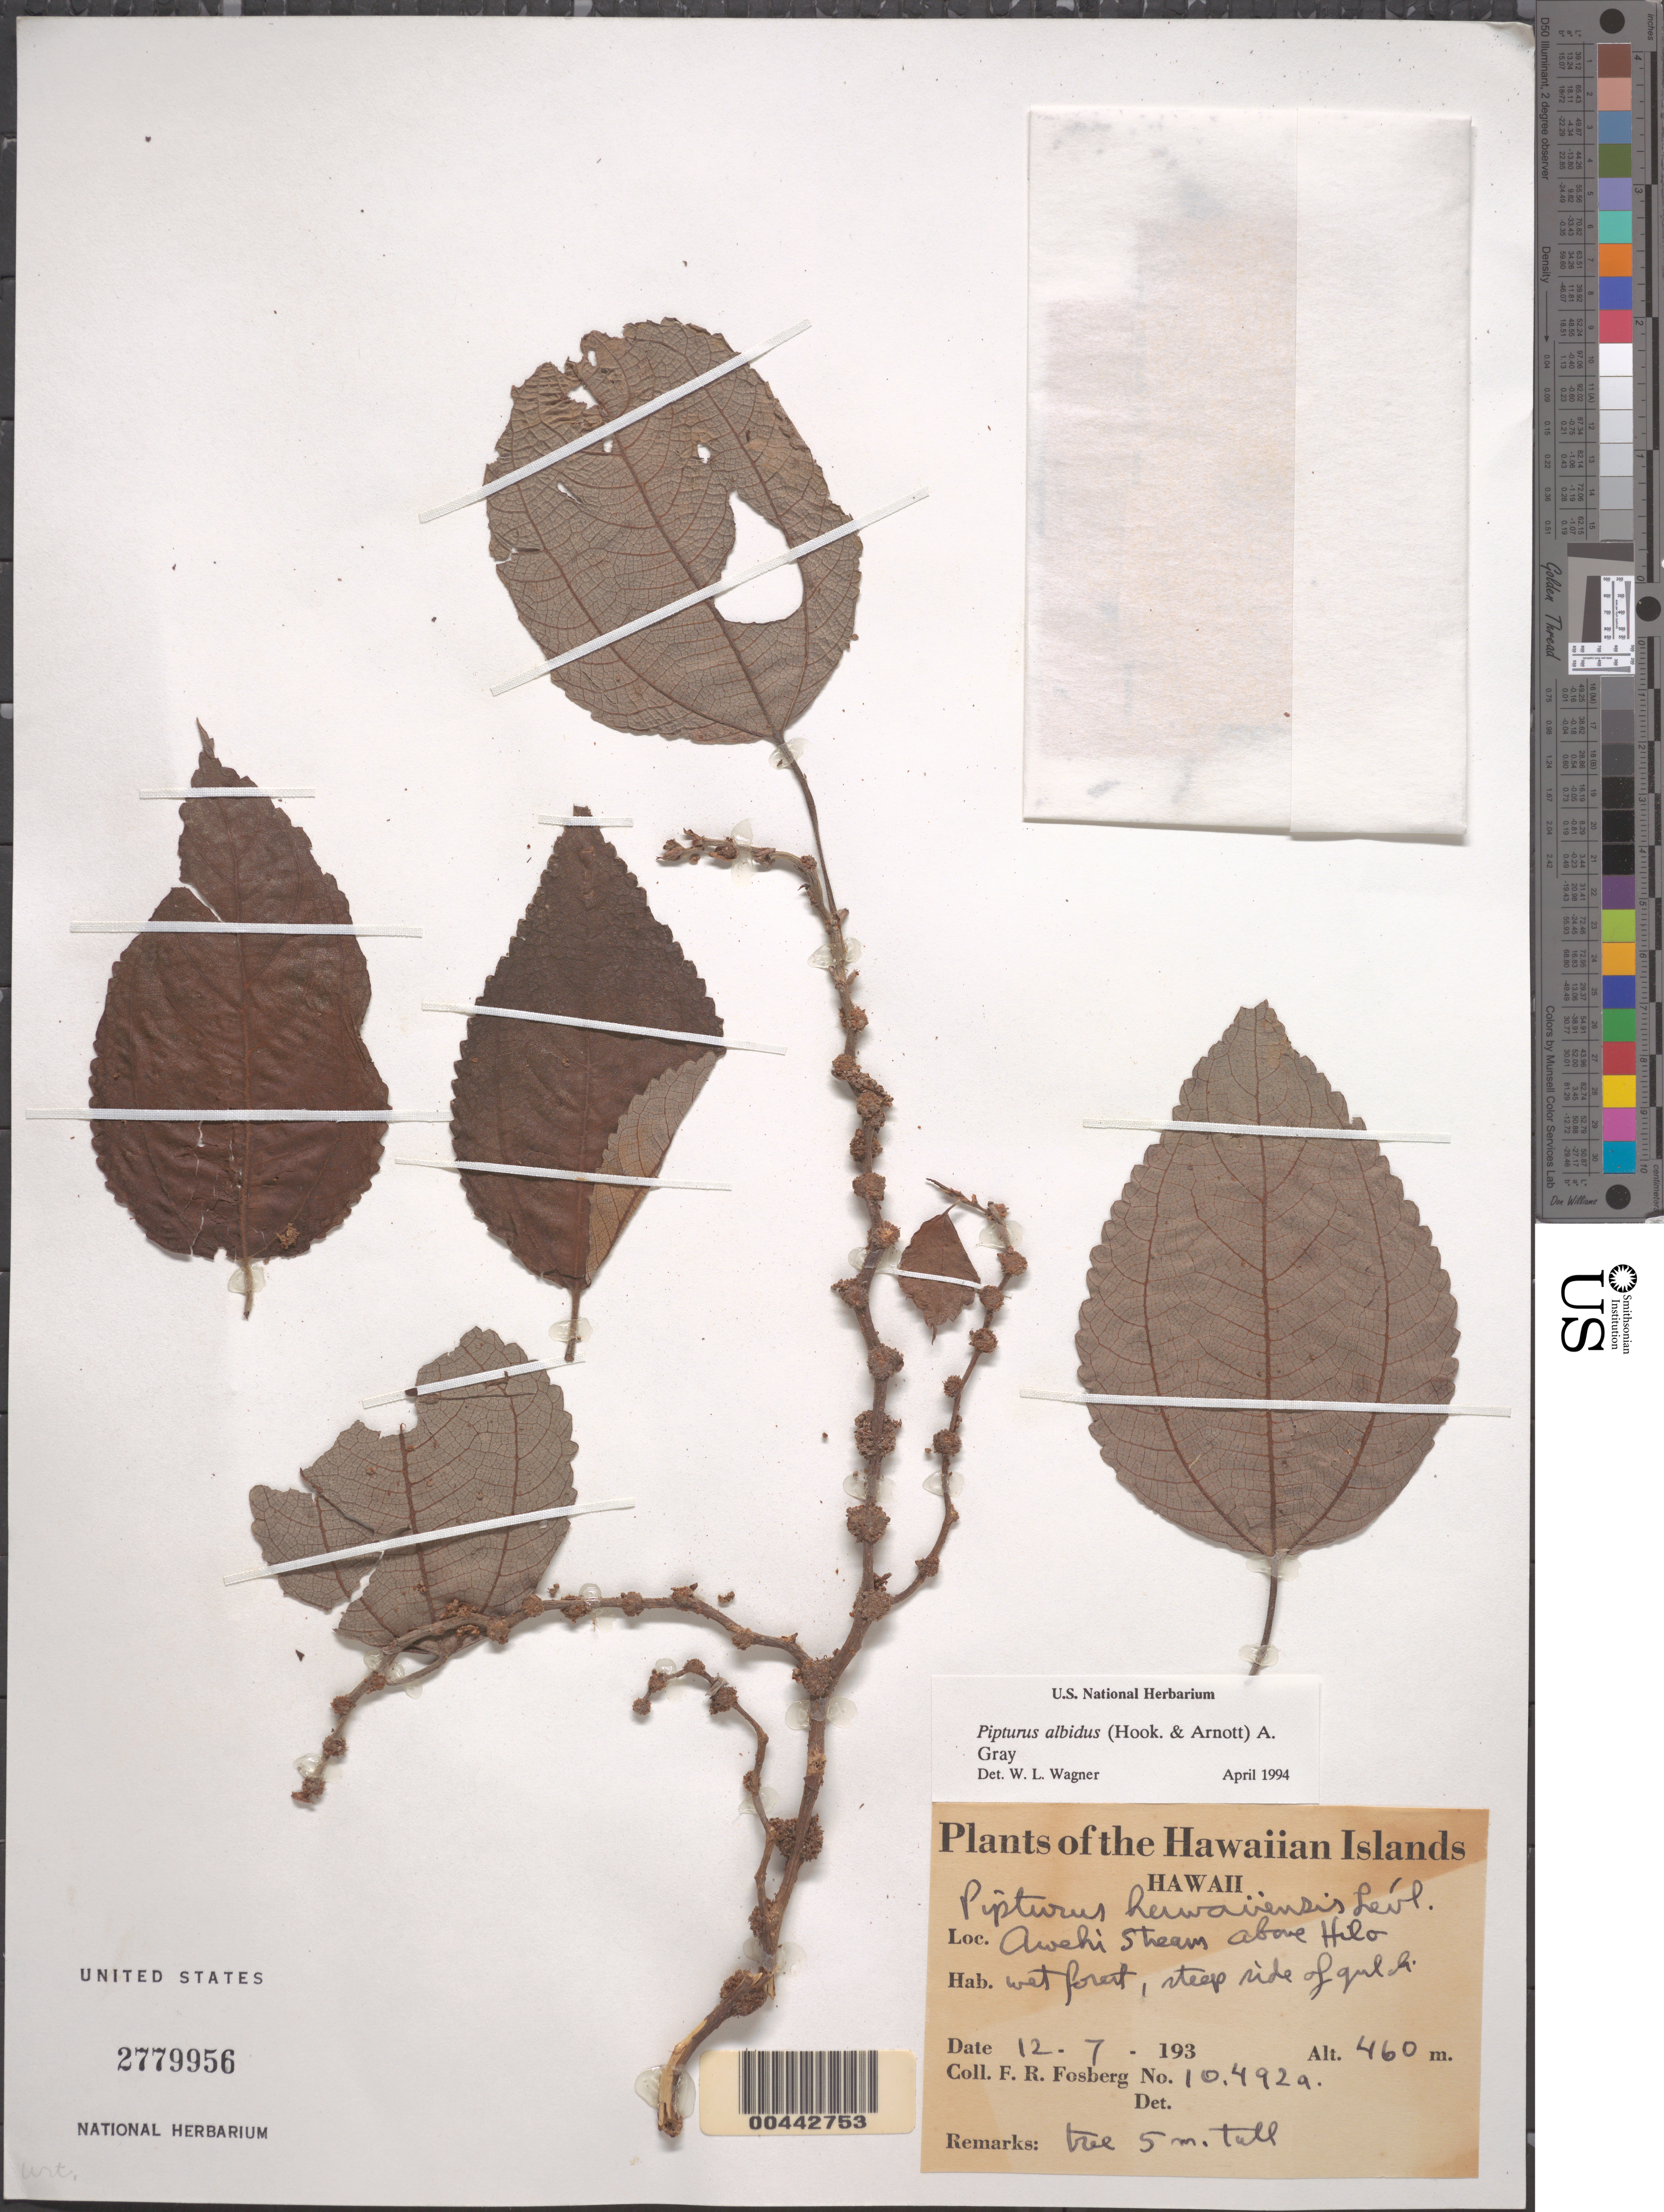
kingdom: Plantae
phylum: Tracheophyta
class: Magnoliopsida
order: Rosales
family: Urticaceae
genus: Pipturus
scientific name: Pipturus albidus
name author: (Hook. & Arn.) A. Gray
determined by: Wagner, W. L., (BOT), Smithsonian Institution - National Museum of Natural History (UNITED STATES)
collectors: F. R. Fosberg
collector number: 10492a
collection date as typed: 12 Jul 193- or 7 Dec 193-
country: United States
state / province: Hawaii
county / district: Hawaii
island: Hawaii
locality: Awehi Stream above Hilo, side of gulch.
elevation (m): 460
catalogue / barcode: US 2779956